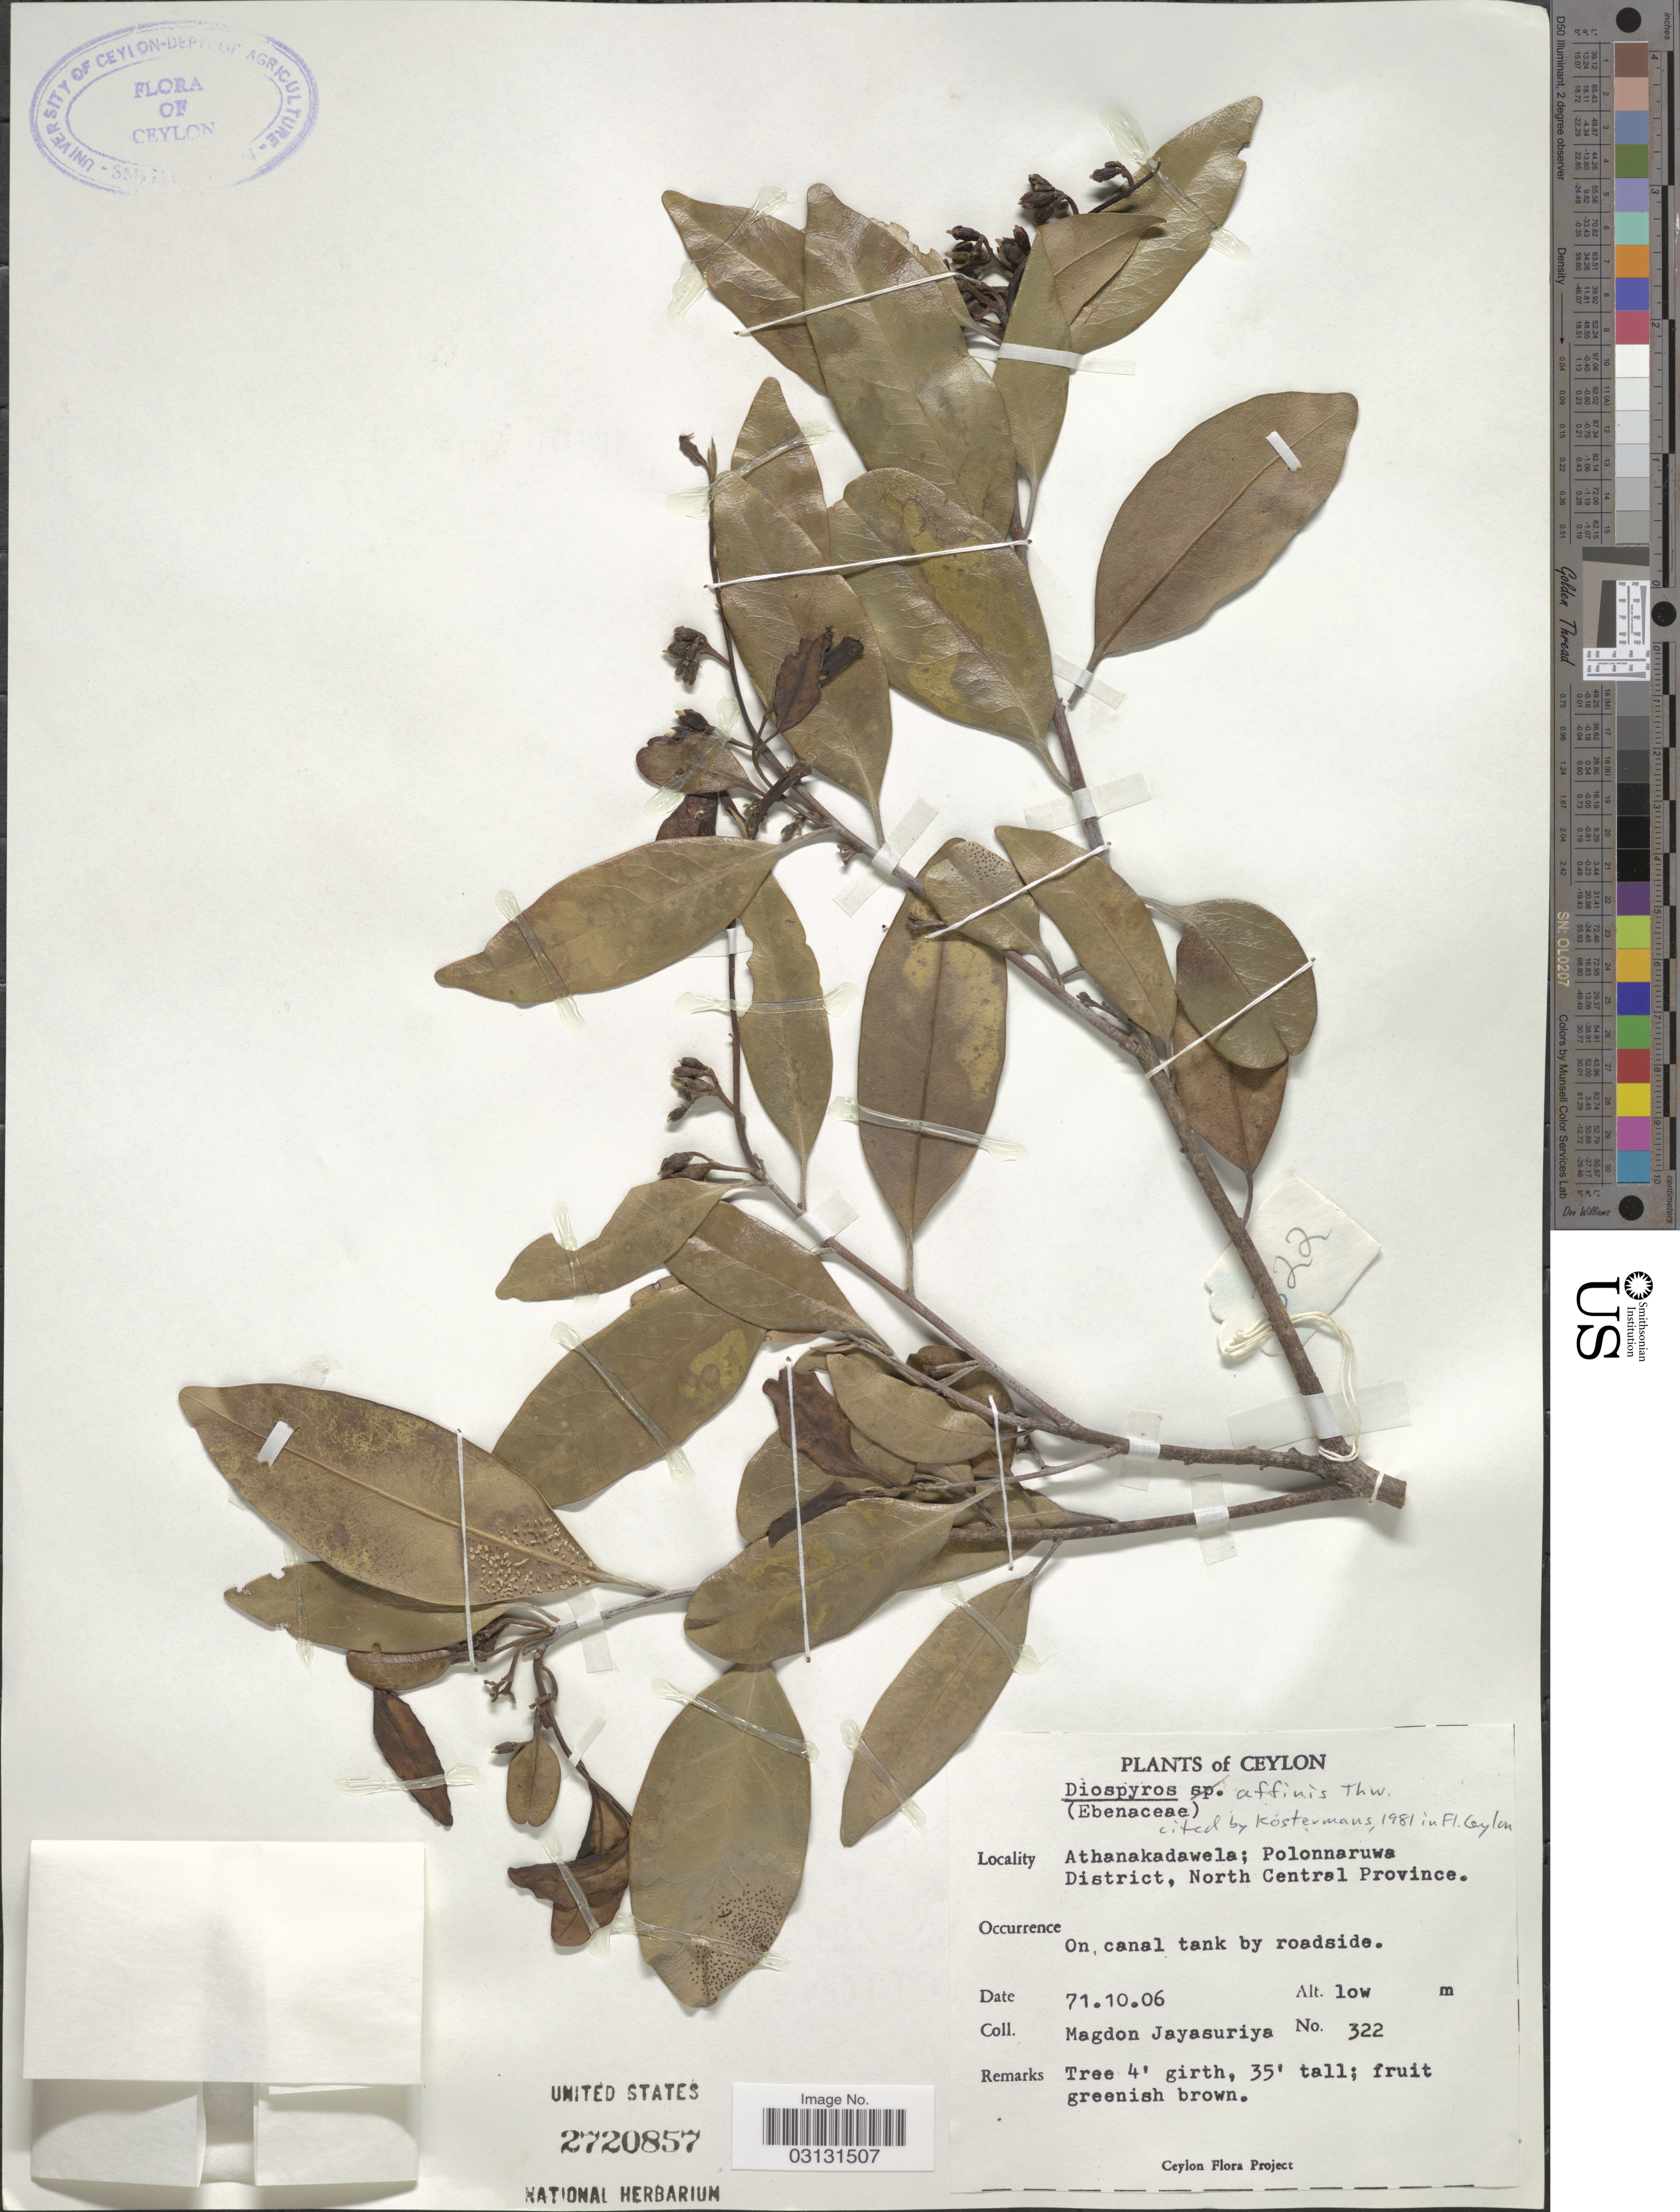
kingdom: Plantae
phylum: Tracheophyta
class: Magnoliopsida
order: Ericales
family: Ebenaceae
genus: Diospyros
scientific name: Diospyros affinis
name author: Thwaites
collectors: A. H. Jayasuriya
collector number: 322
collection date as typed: Transcribed d/m/y: 6/10/71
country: Sri Lanka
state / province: North Central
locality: Ceylon. Athanakadawela; Polonnaruwa District. On canal tank by roadside.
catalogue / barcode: US 2720857